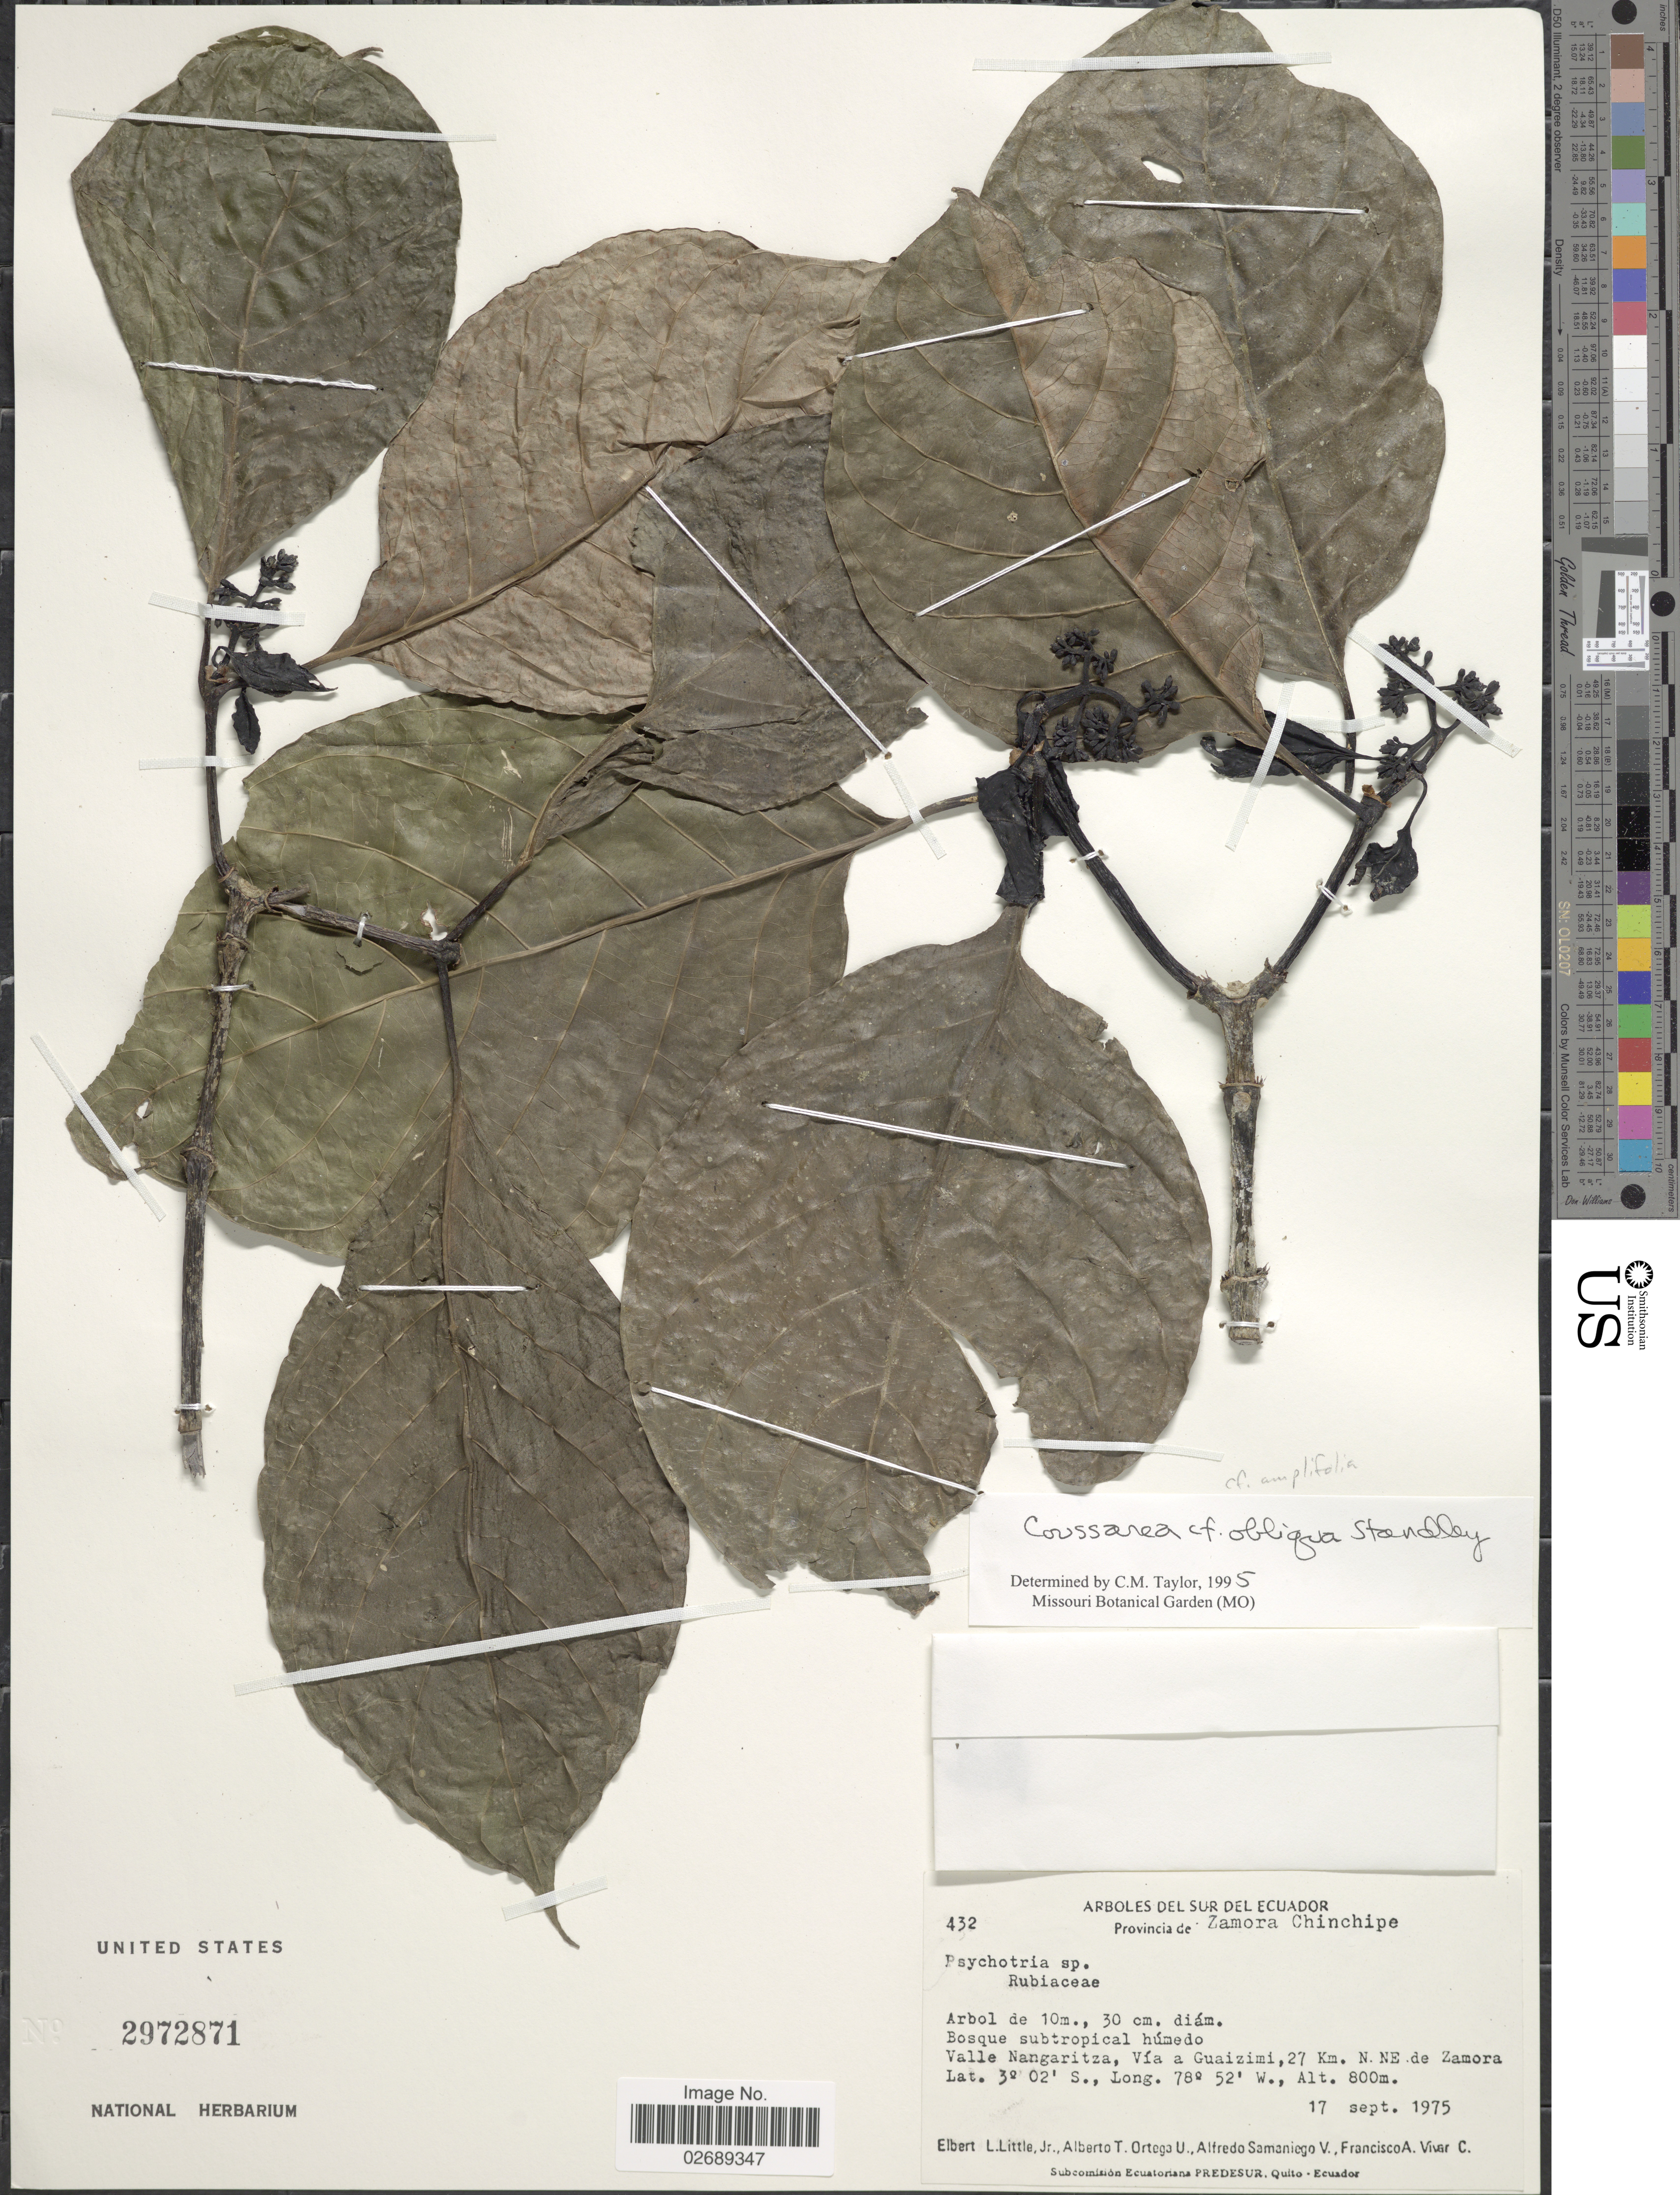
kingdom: Plantae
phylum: Tracheophyta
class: Magnoliopsida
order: Gentianales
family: Rubiaceae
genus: Coussarea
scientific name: Coussarea obliqua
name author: Standl.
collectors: E. L. Little, A. T. Ortega U., A. V. Samaniego & F. A. Vivar C.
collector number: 432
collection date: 1975-09-17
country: Ecuador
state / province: Zamora-Chinchipe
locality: Valle Nangaritza, Via a Guaizimi, 27 km N NE de Zamora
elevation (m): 800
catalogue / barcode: US 2972871